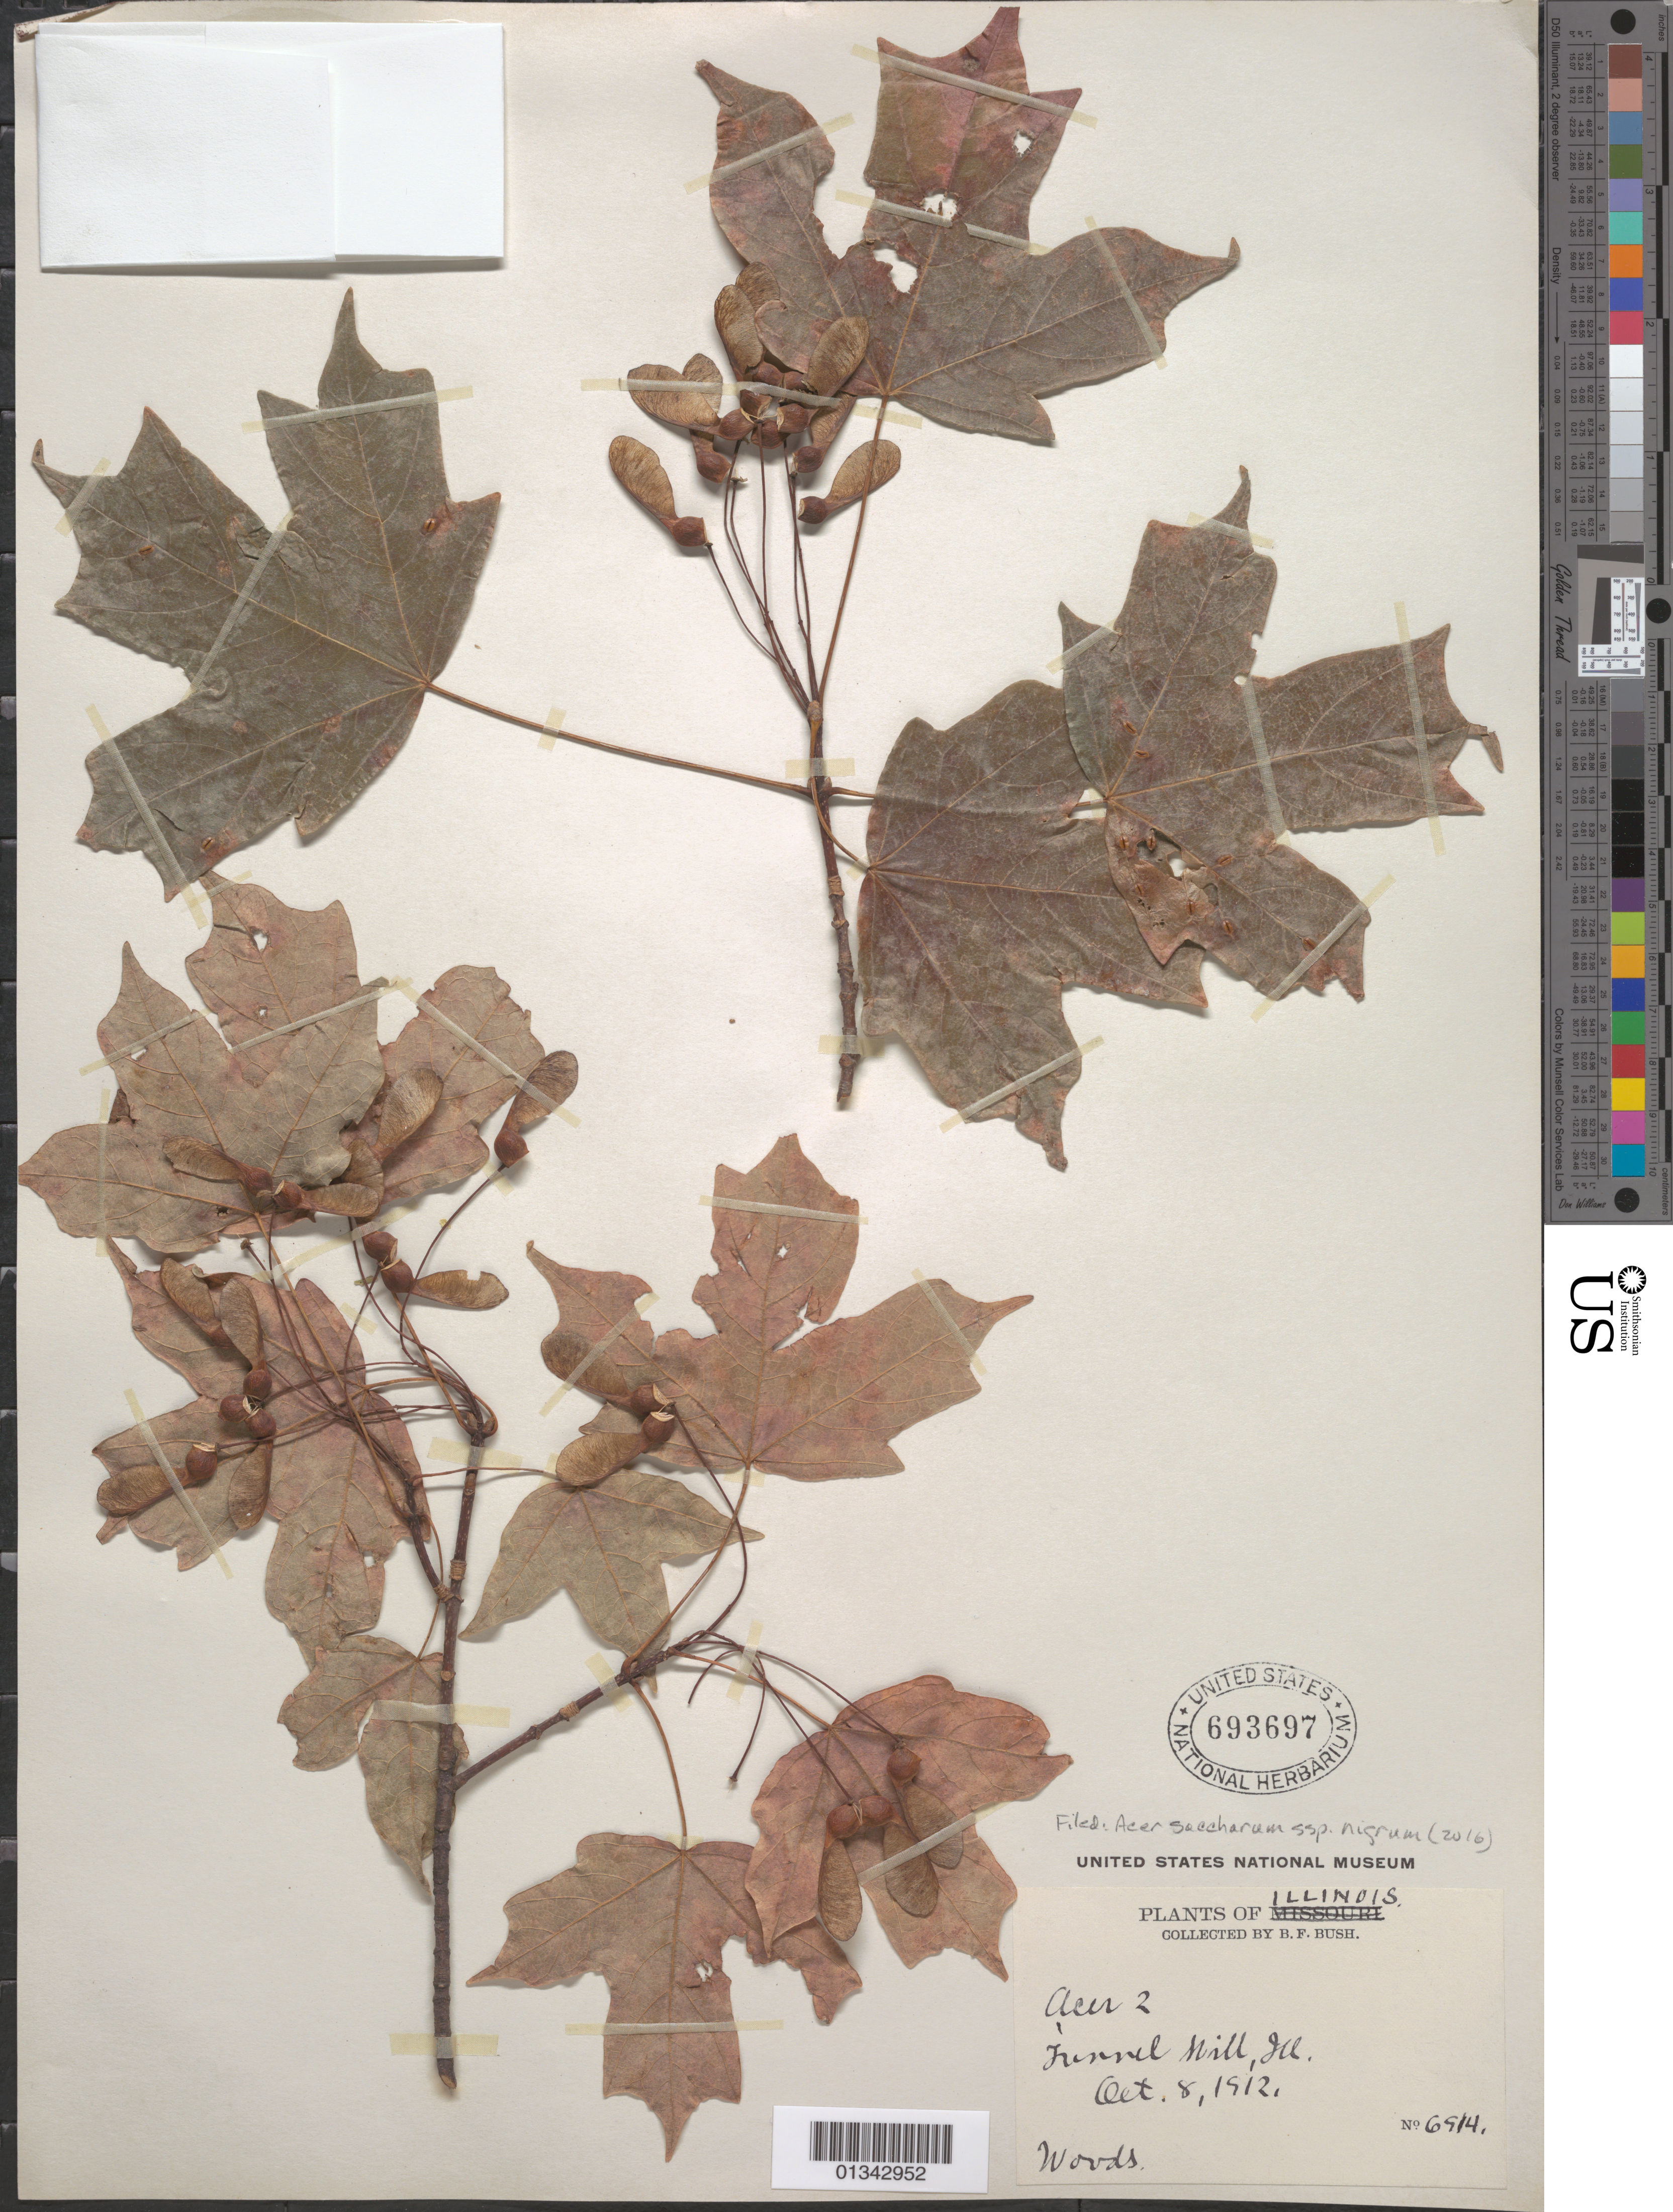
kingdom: Plantae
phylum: Tracheophyta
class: Magnoliopsida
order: Sapindales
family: Sapindaceae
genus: Acer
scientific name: Acer saccharum subsp. nigrum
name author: (F. Michx.) Desmarais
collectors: B. F. Bush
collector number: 6914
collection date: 1912-10-08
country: United States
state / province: Illinois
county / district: Jackson County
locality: Tunnel Hill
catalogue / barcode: US 693697